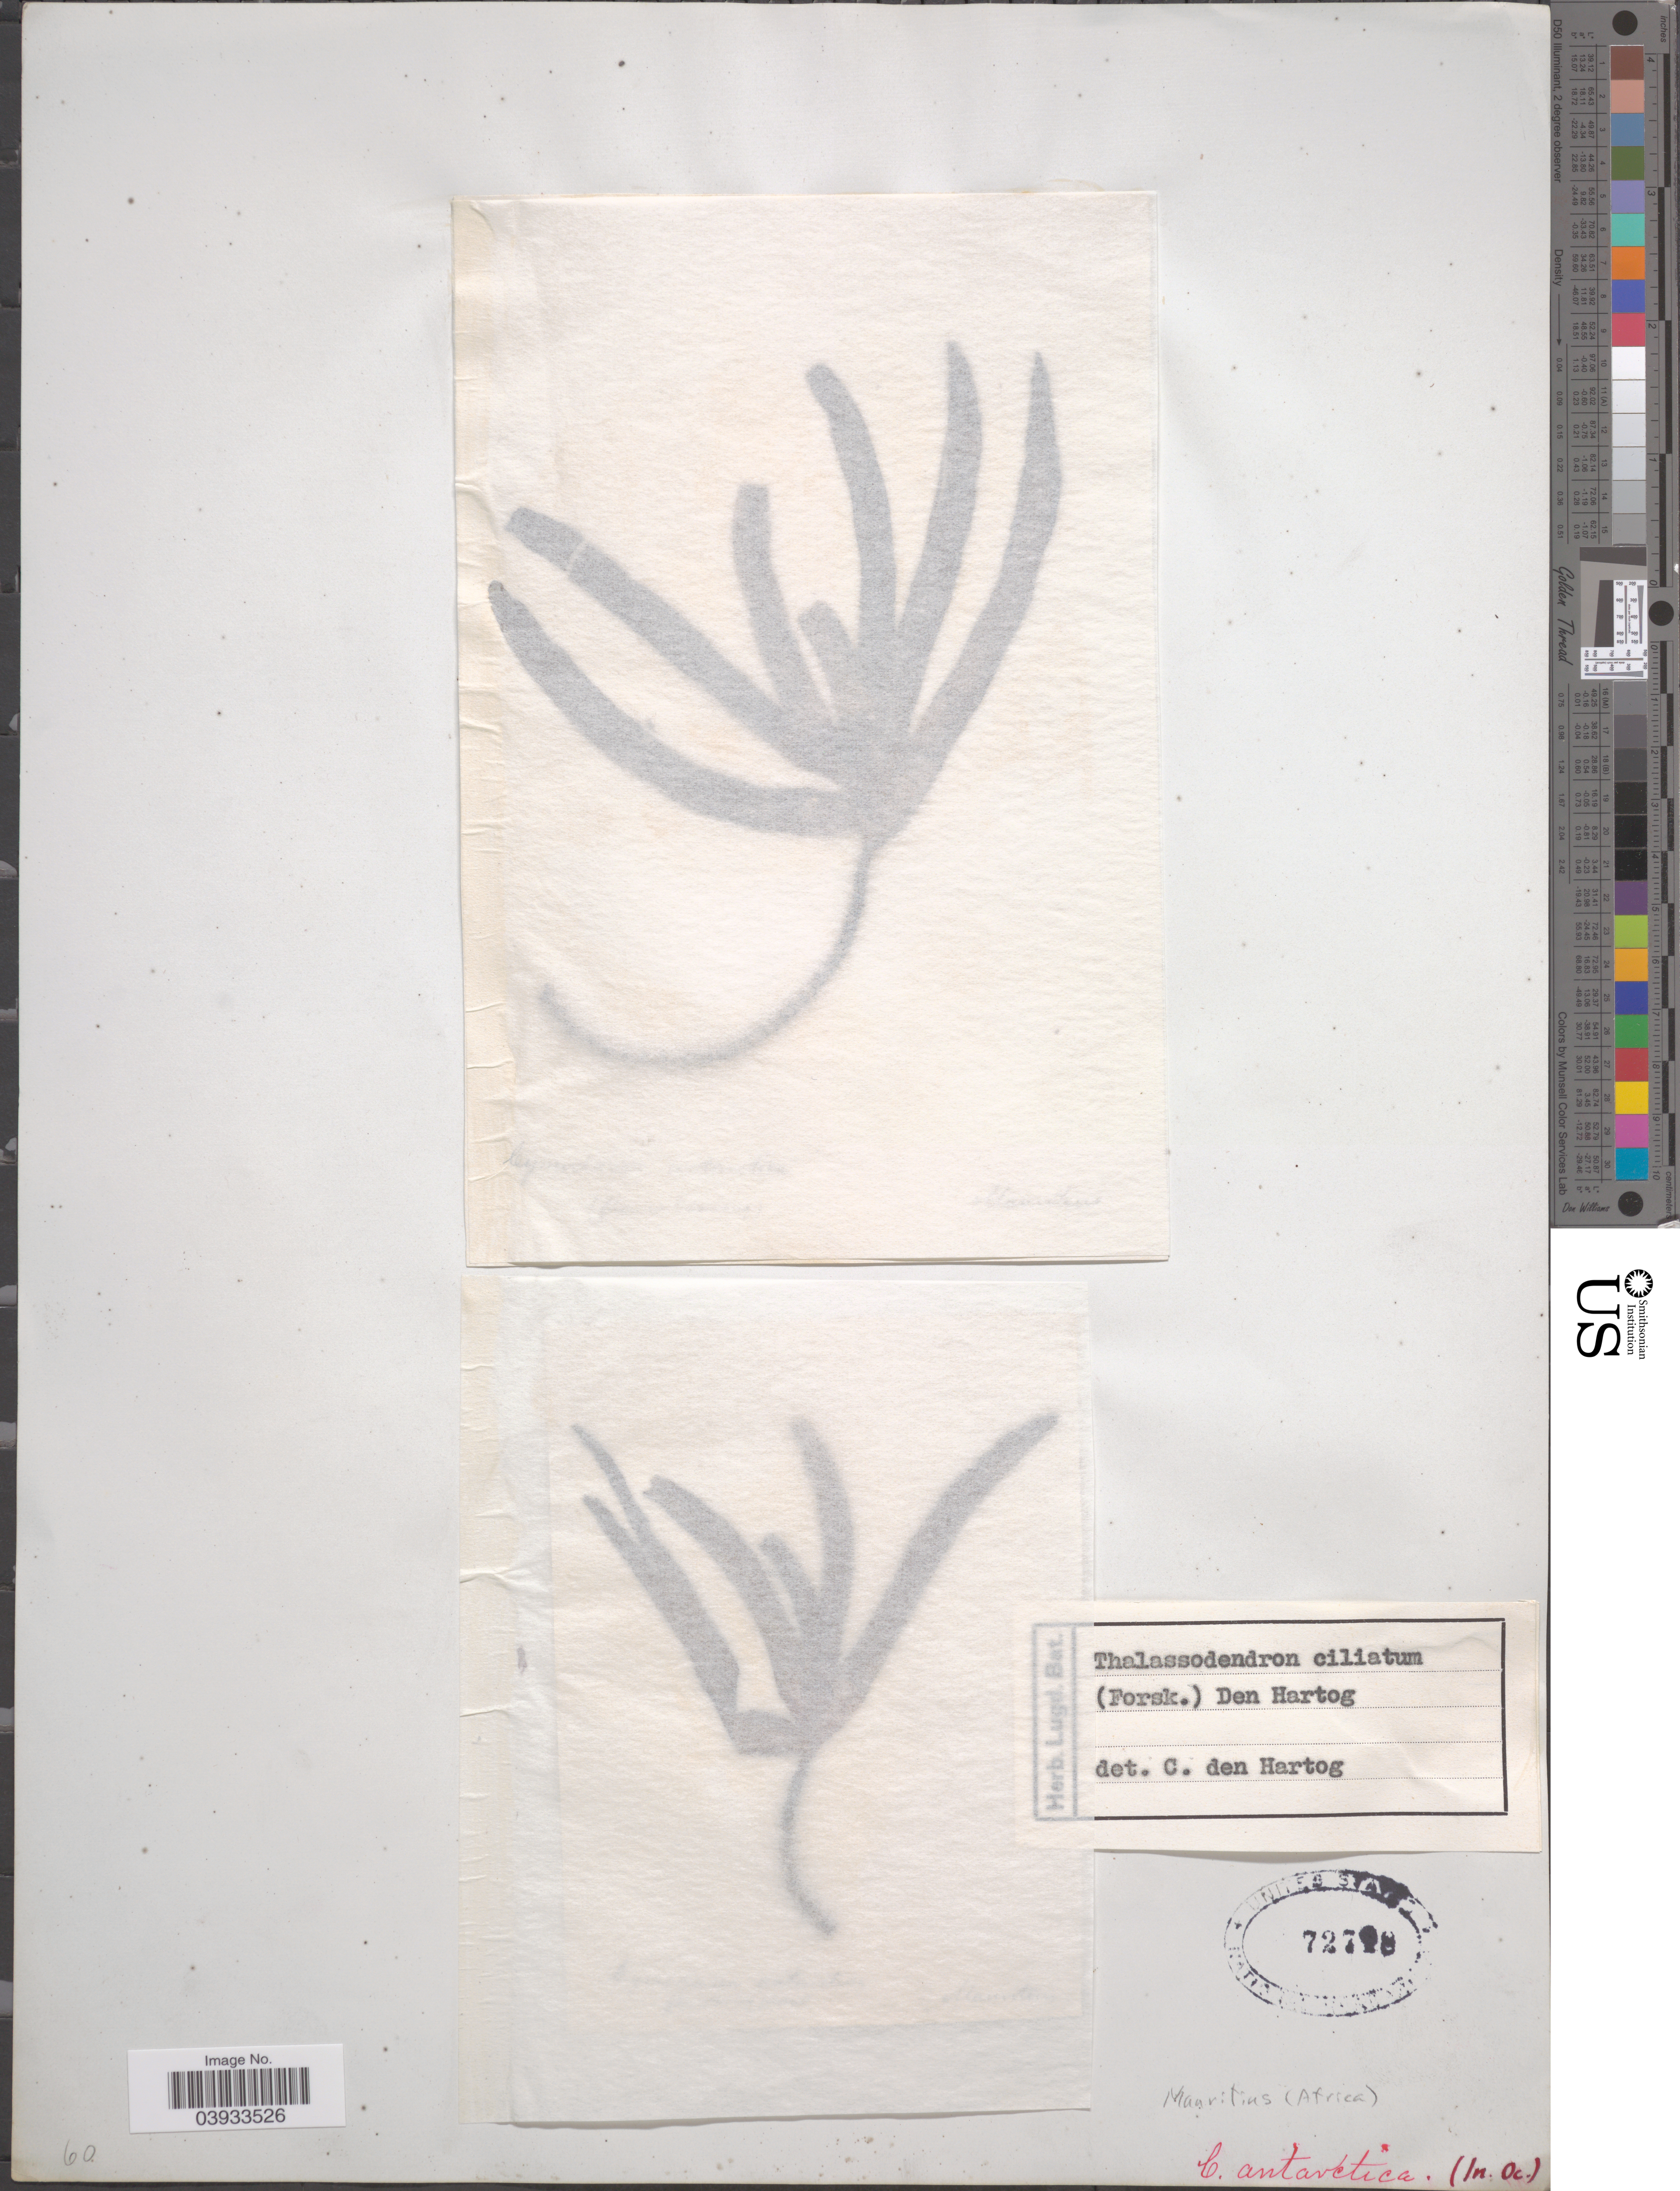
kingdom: Plantae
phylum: Tracheophyta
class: Liliopsida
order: Alismatales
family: Cymodoceaceae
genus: Thalassodendron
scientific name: Thalassodendron ciliatum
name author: (Forssk.) Hartog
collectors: Mauritius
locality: Africa.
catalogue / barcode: US 72718